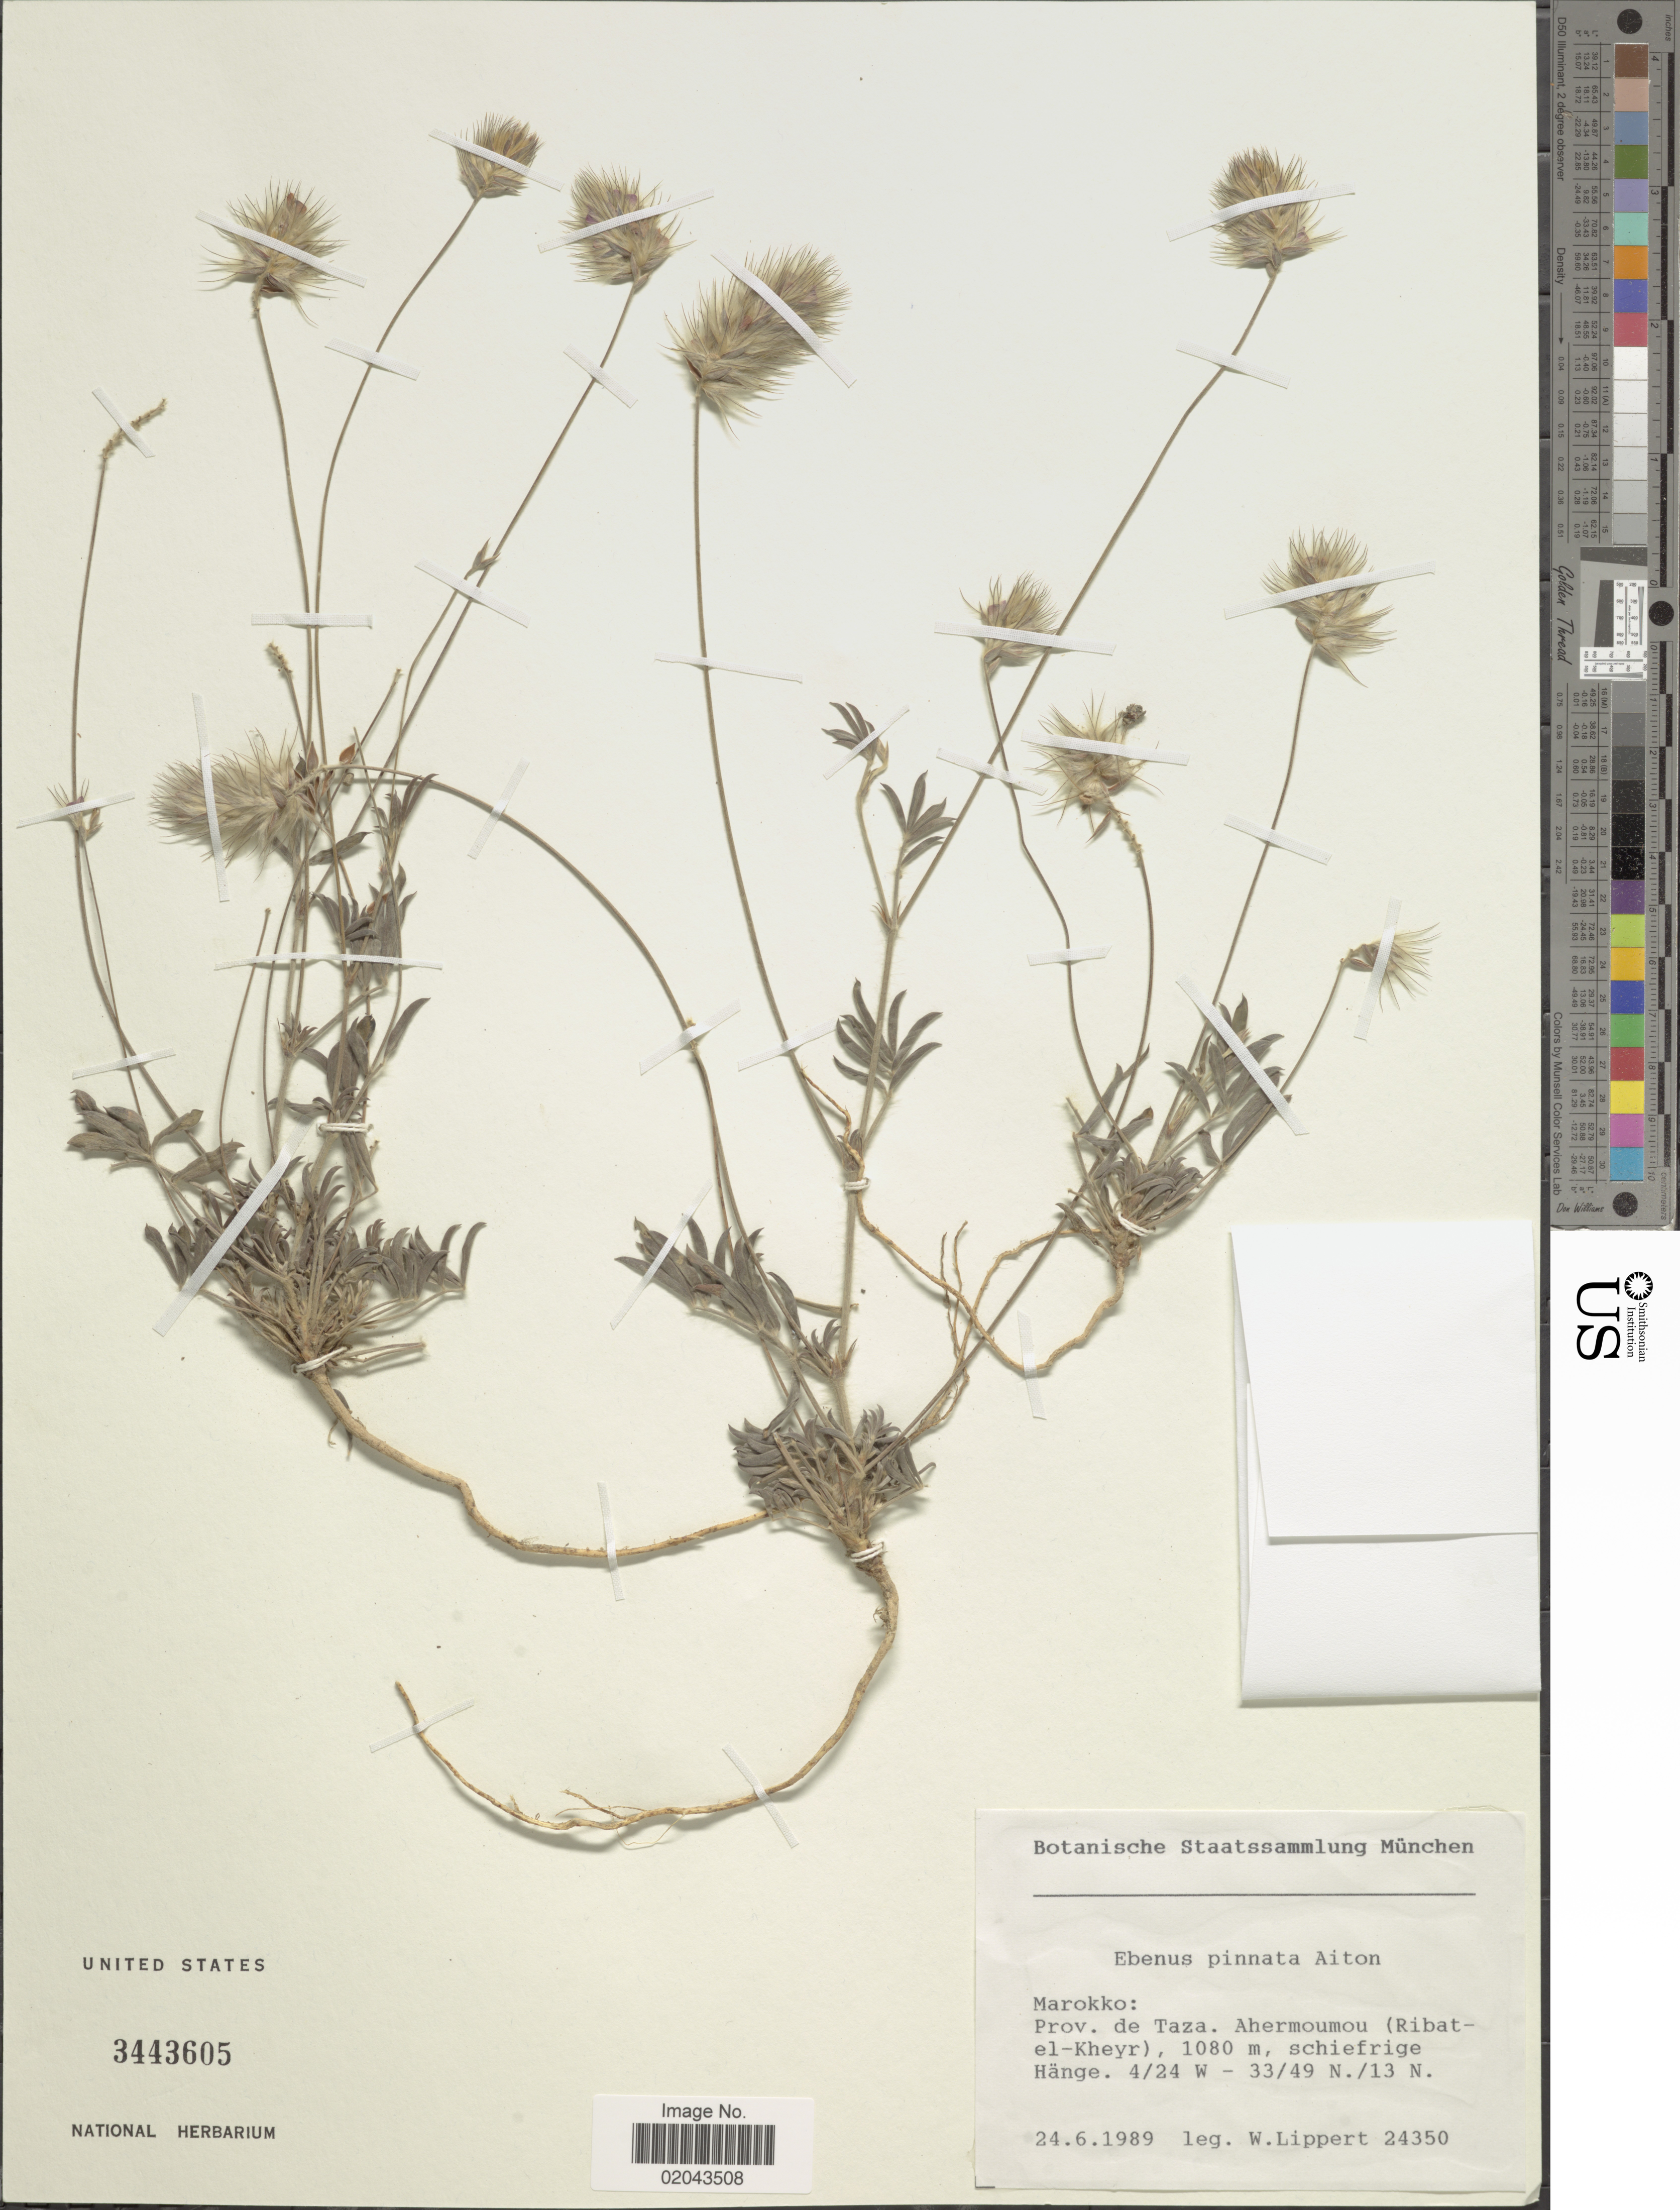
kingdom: Plantae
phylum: Tracheophyta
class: Magnoliopsida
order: Fabales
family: Fabaceae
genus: Ebenus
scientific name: Ebenus pinnata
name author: Aiton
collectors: W. Lippert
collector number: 24350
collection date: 1989-06-24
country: Morocco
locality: Marokko: Prov. de Taza, Ahermoumou (Ribat-el-Kheyr)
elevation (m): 1080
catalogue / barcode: US 3443605